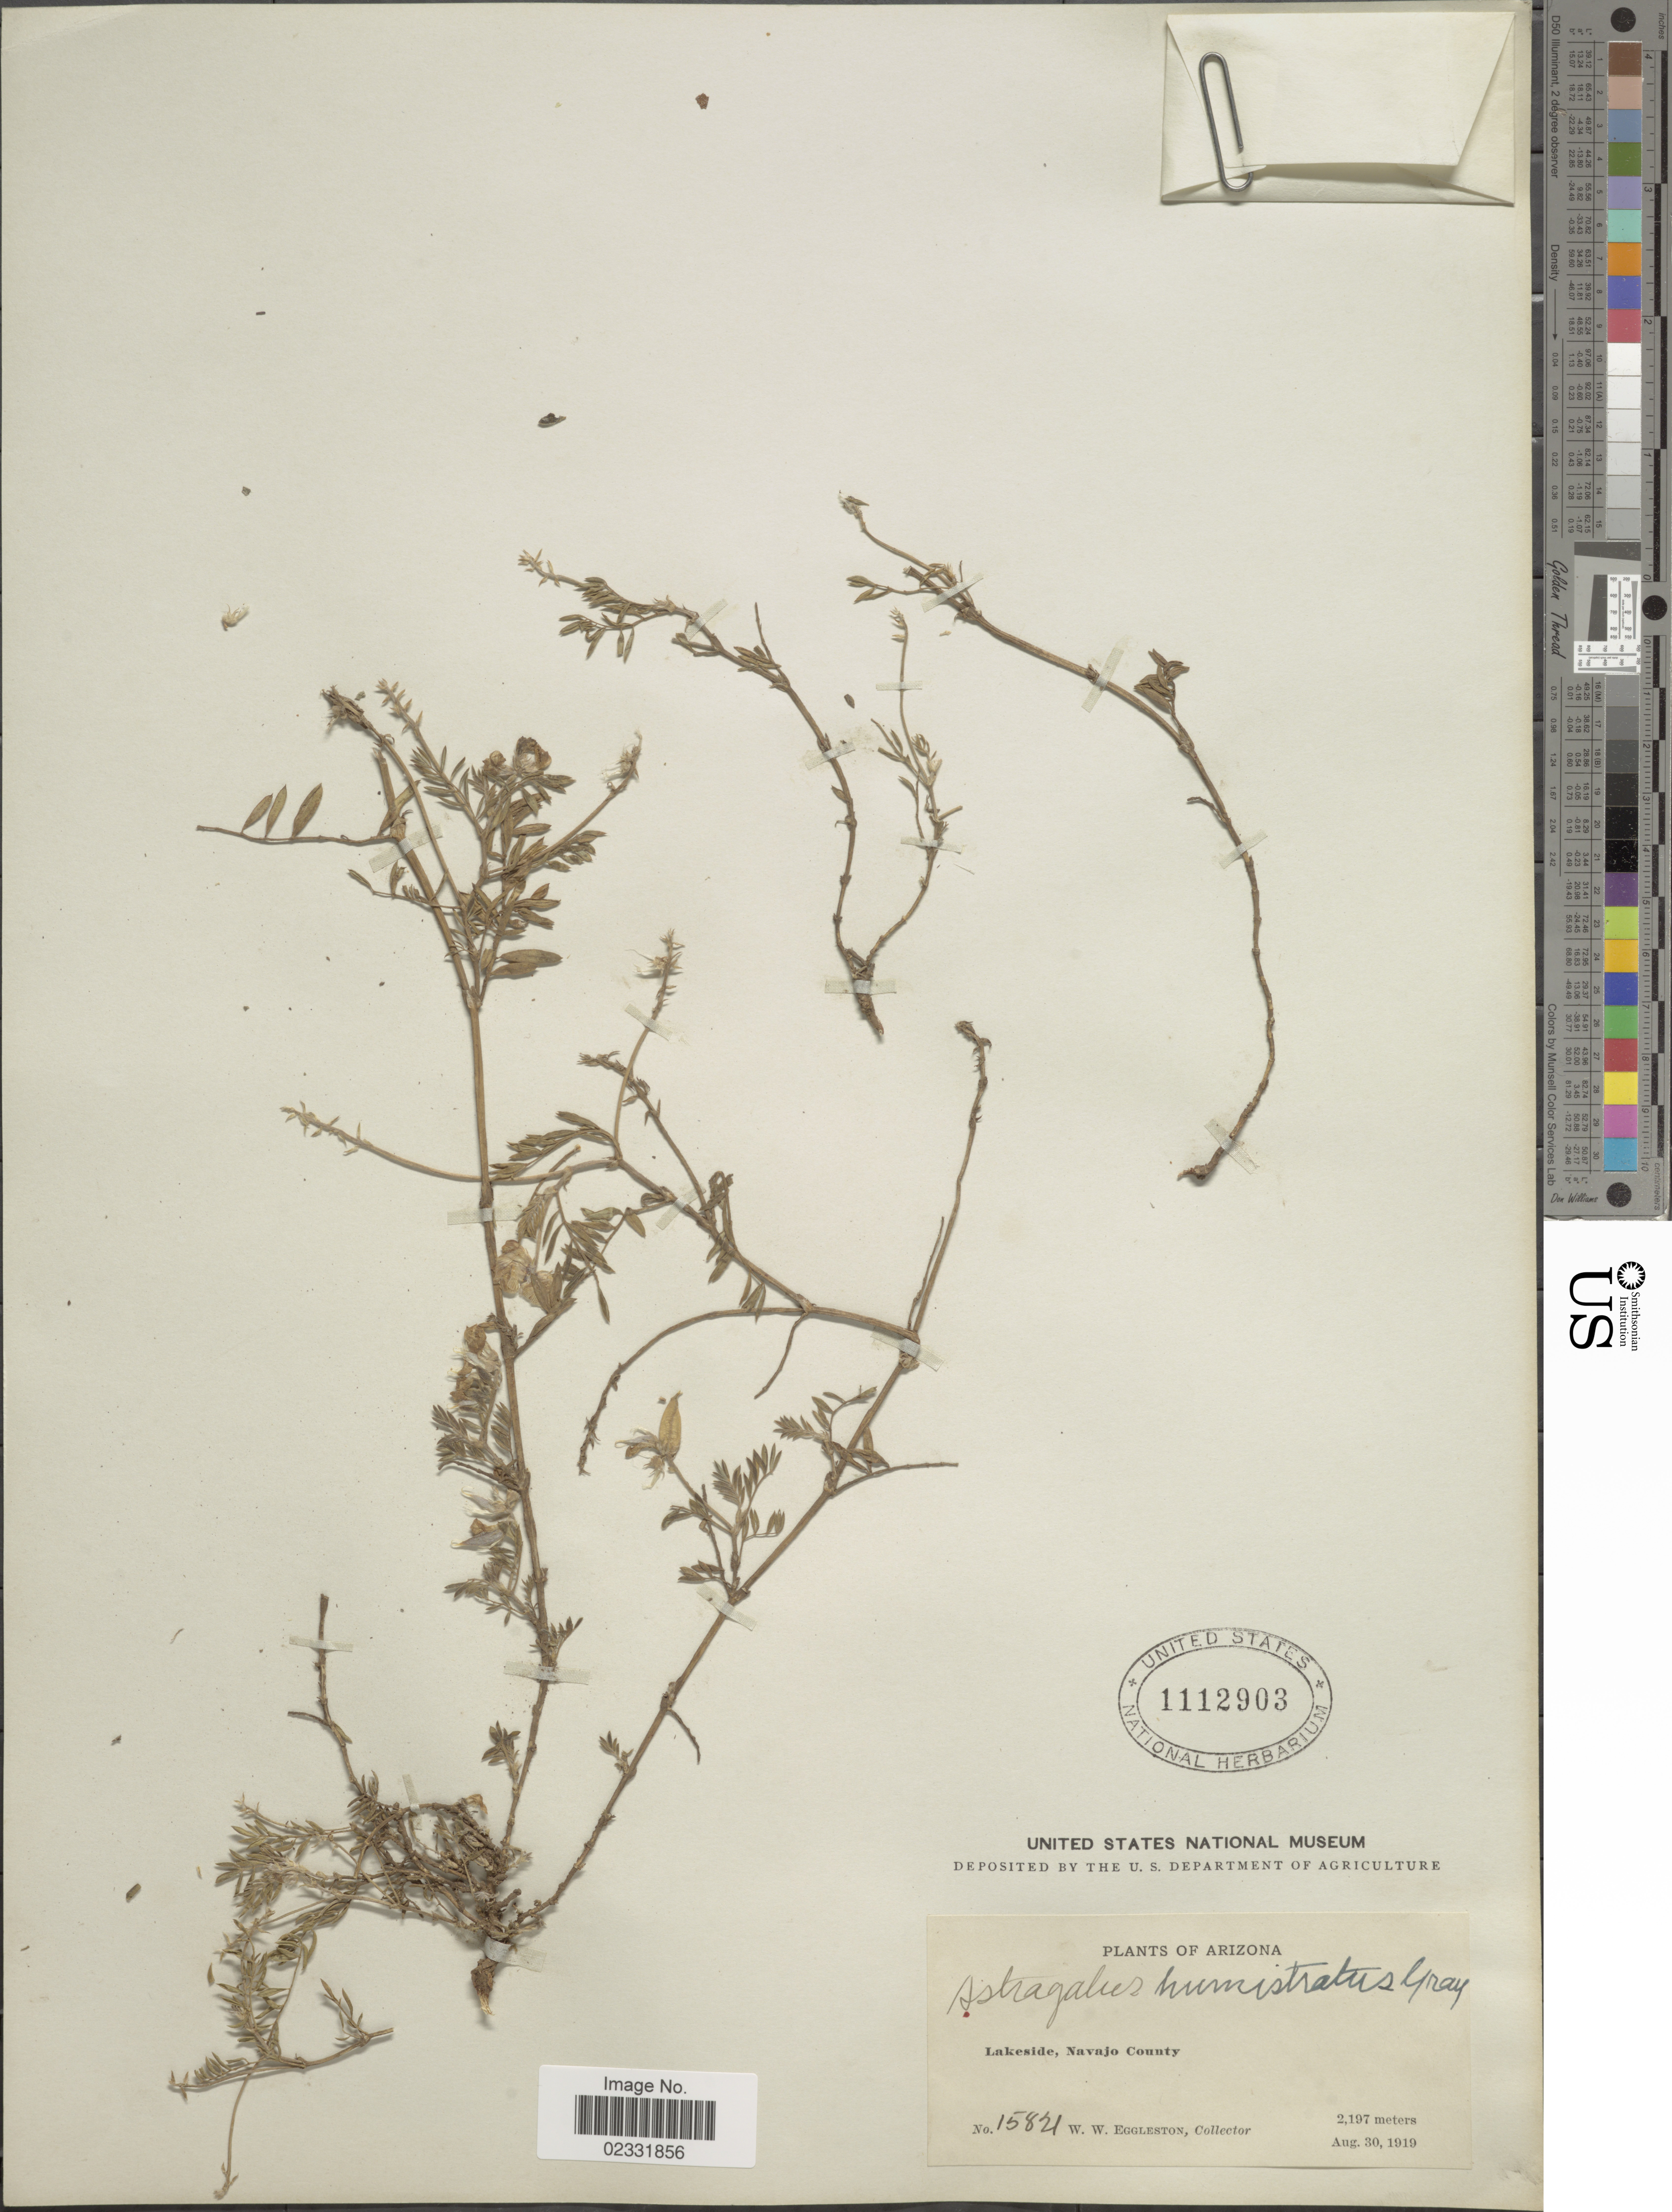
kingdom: Plantae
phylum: Tracheophyta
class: Magnoliopsida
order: Fabales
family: Fabaceae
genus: Astragalus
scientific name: Astragalus humistratus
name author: A. Gray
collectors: W. W. Eggleston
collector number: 15821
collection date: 1919-08-30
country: United States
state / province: Arizona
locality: Lakeside, Navajo County.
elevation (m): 2197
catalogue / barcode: US 1112903